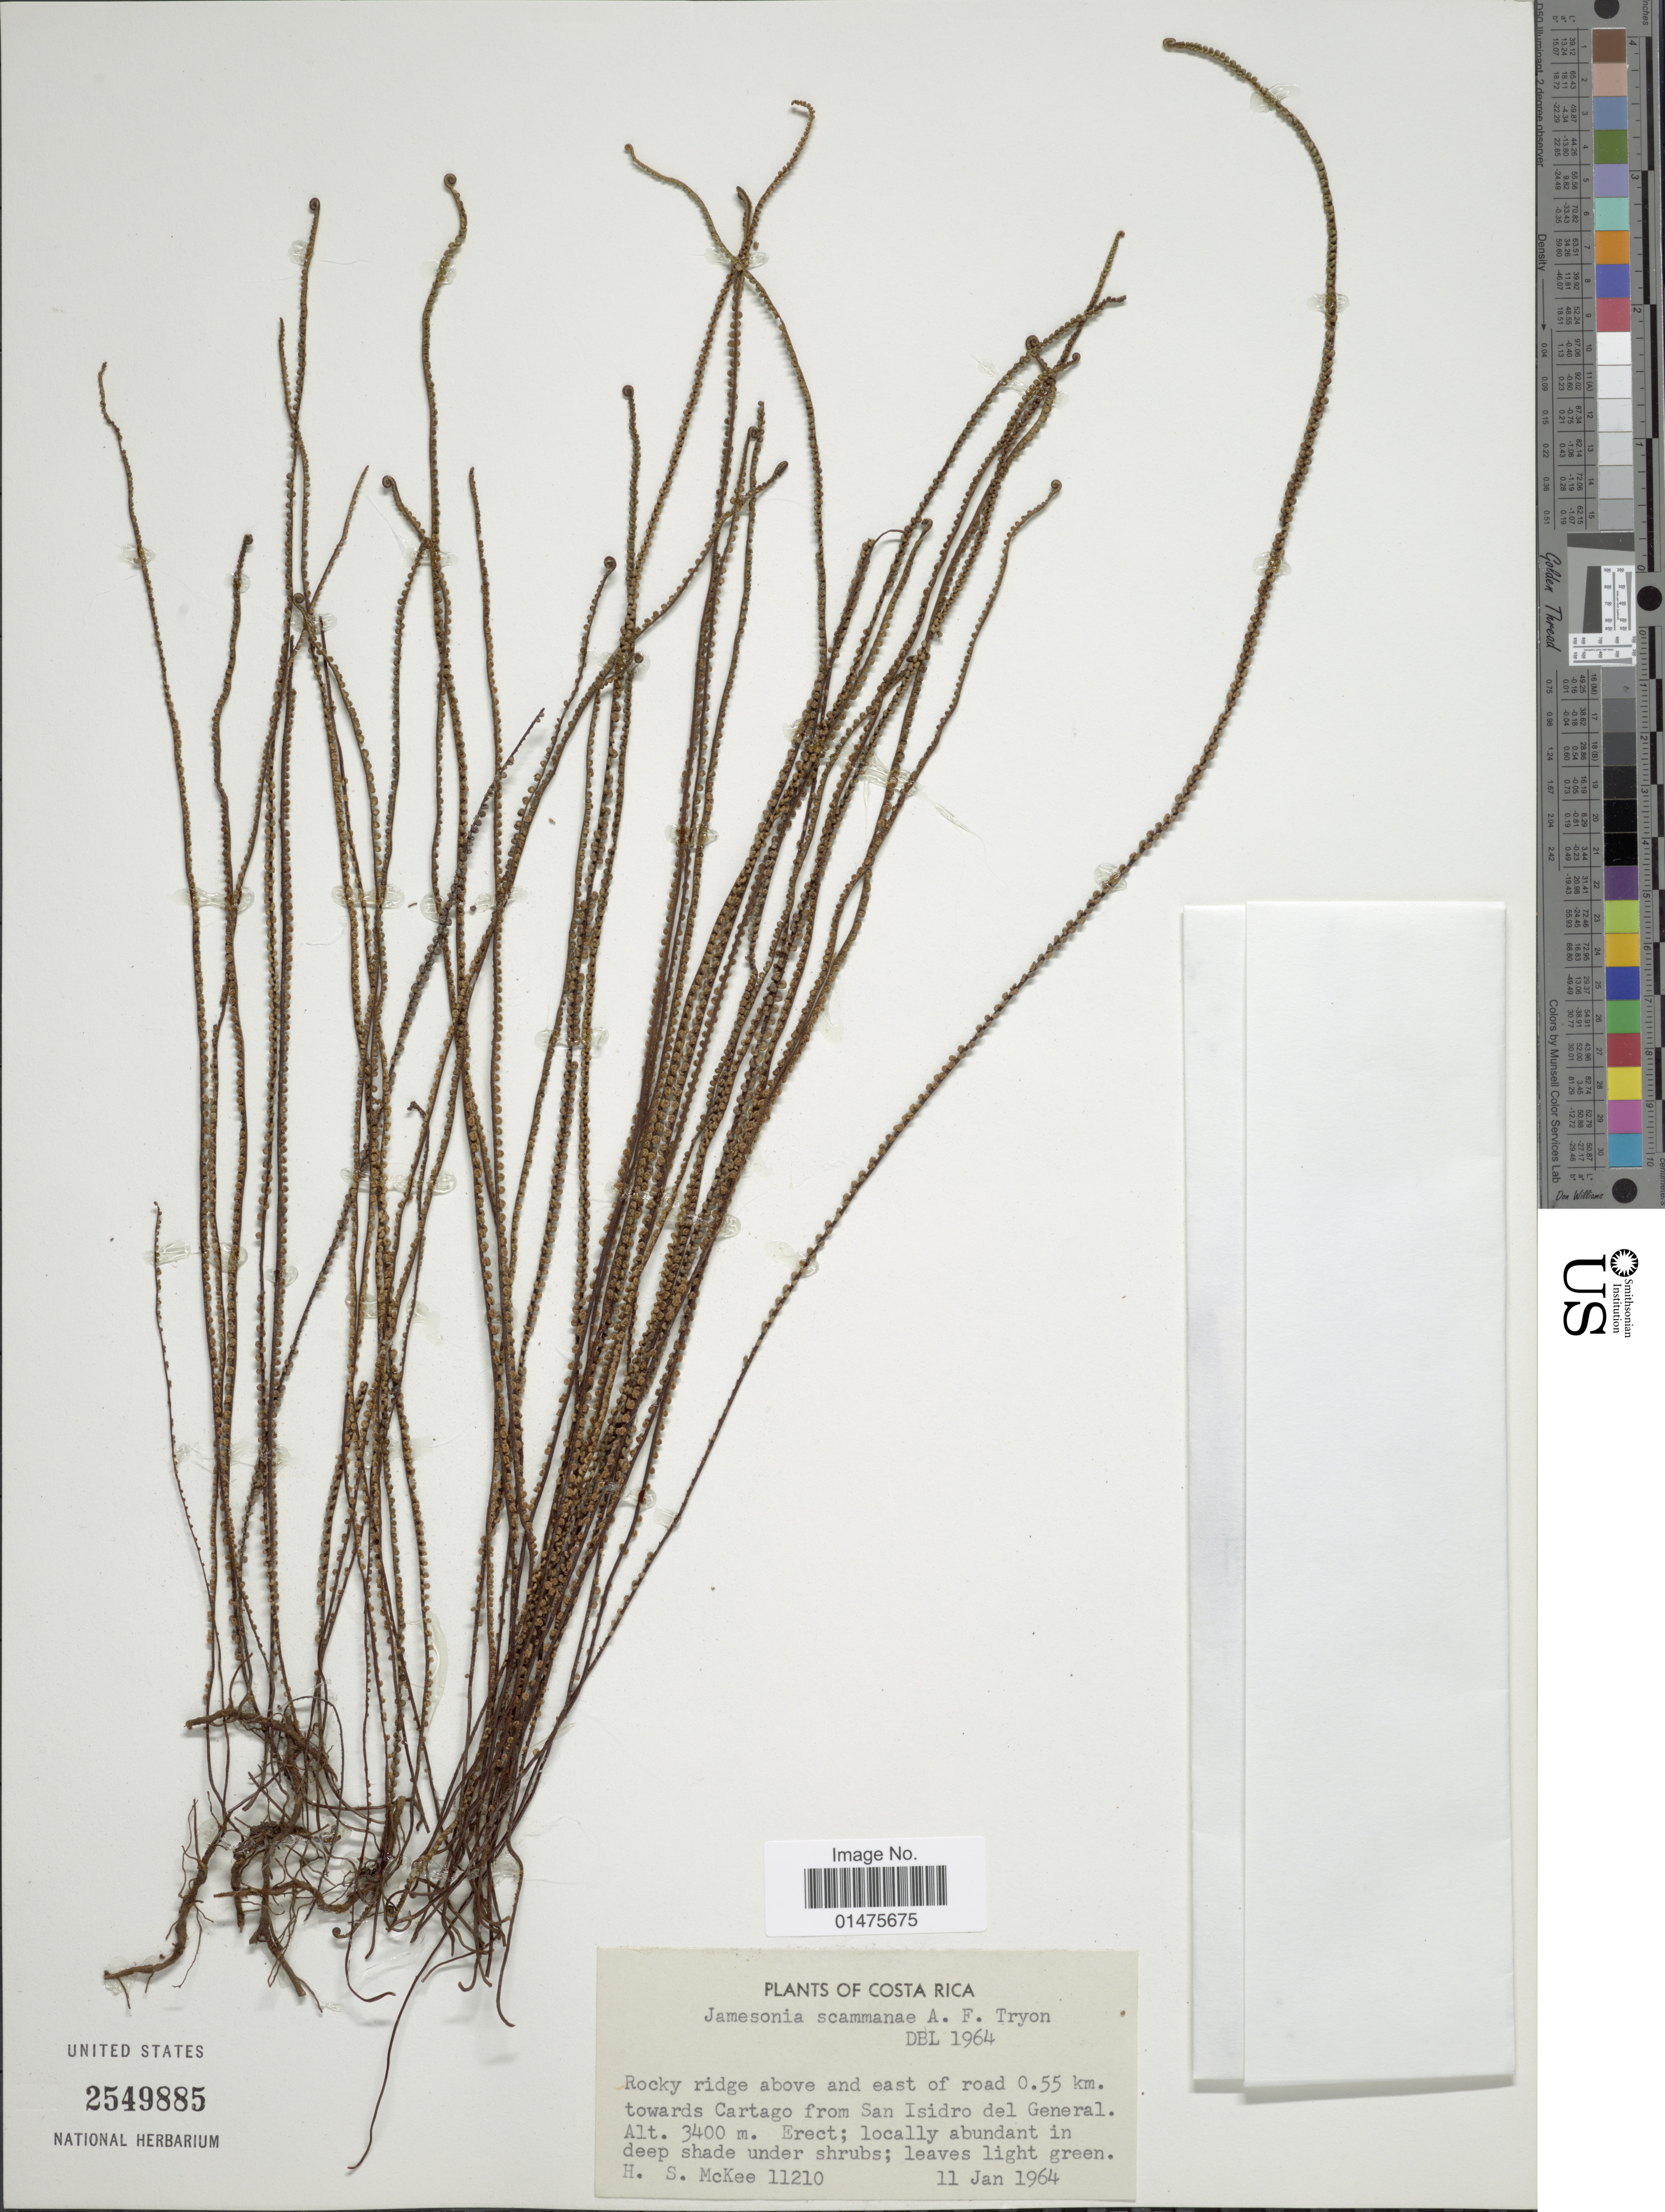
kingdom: Plantae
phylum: Tracheophyta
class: Polypodiopsida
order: Polypodiales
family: Pteridaceae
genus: Jamesonia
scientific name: Jamesonia scammanae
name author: A.F. Tryon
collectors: H. S. McKee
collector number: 11210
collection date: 1964-01-11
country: Costa Rica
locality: Rocky ridge above and east of road 0.55 km. towards Cartago from San Isidro del General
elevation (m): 3400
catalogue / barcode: US 2549885